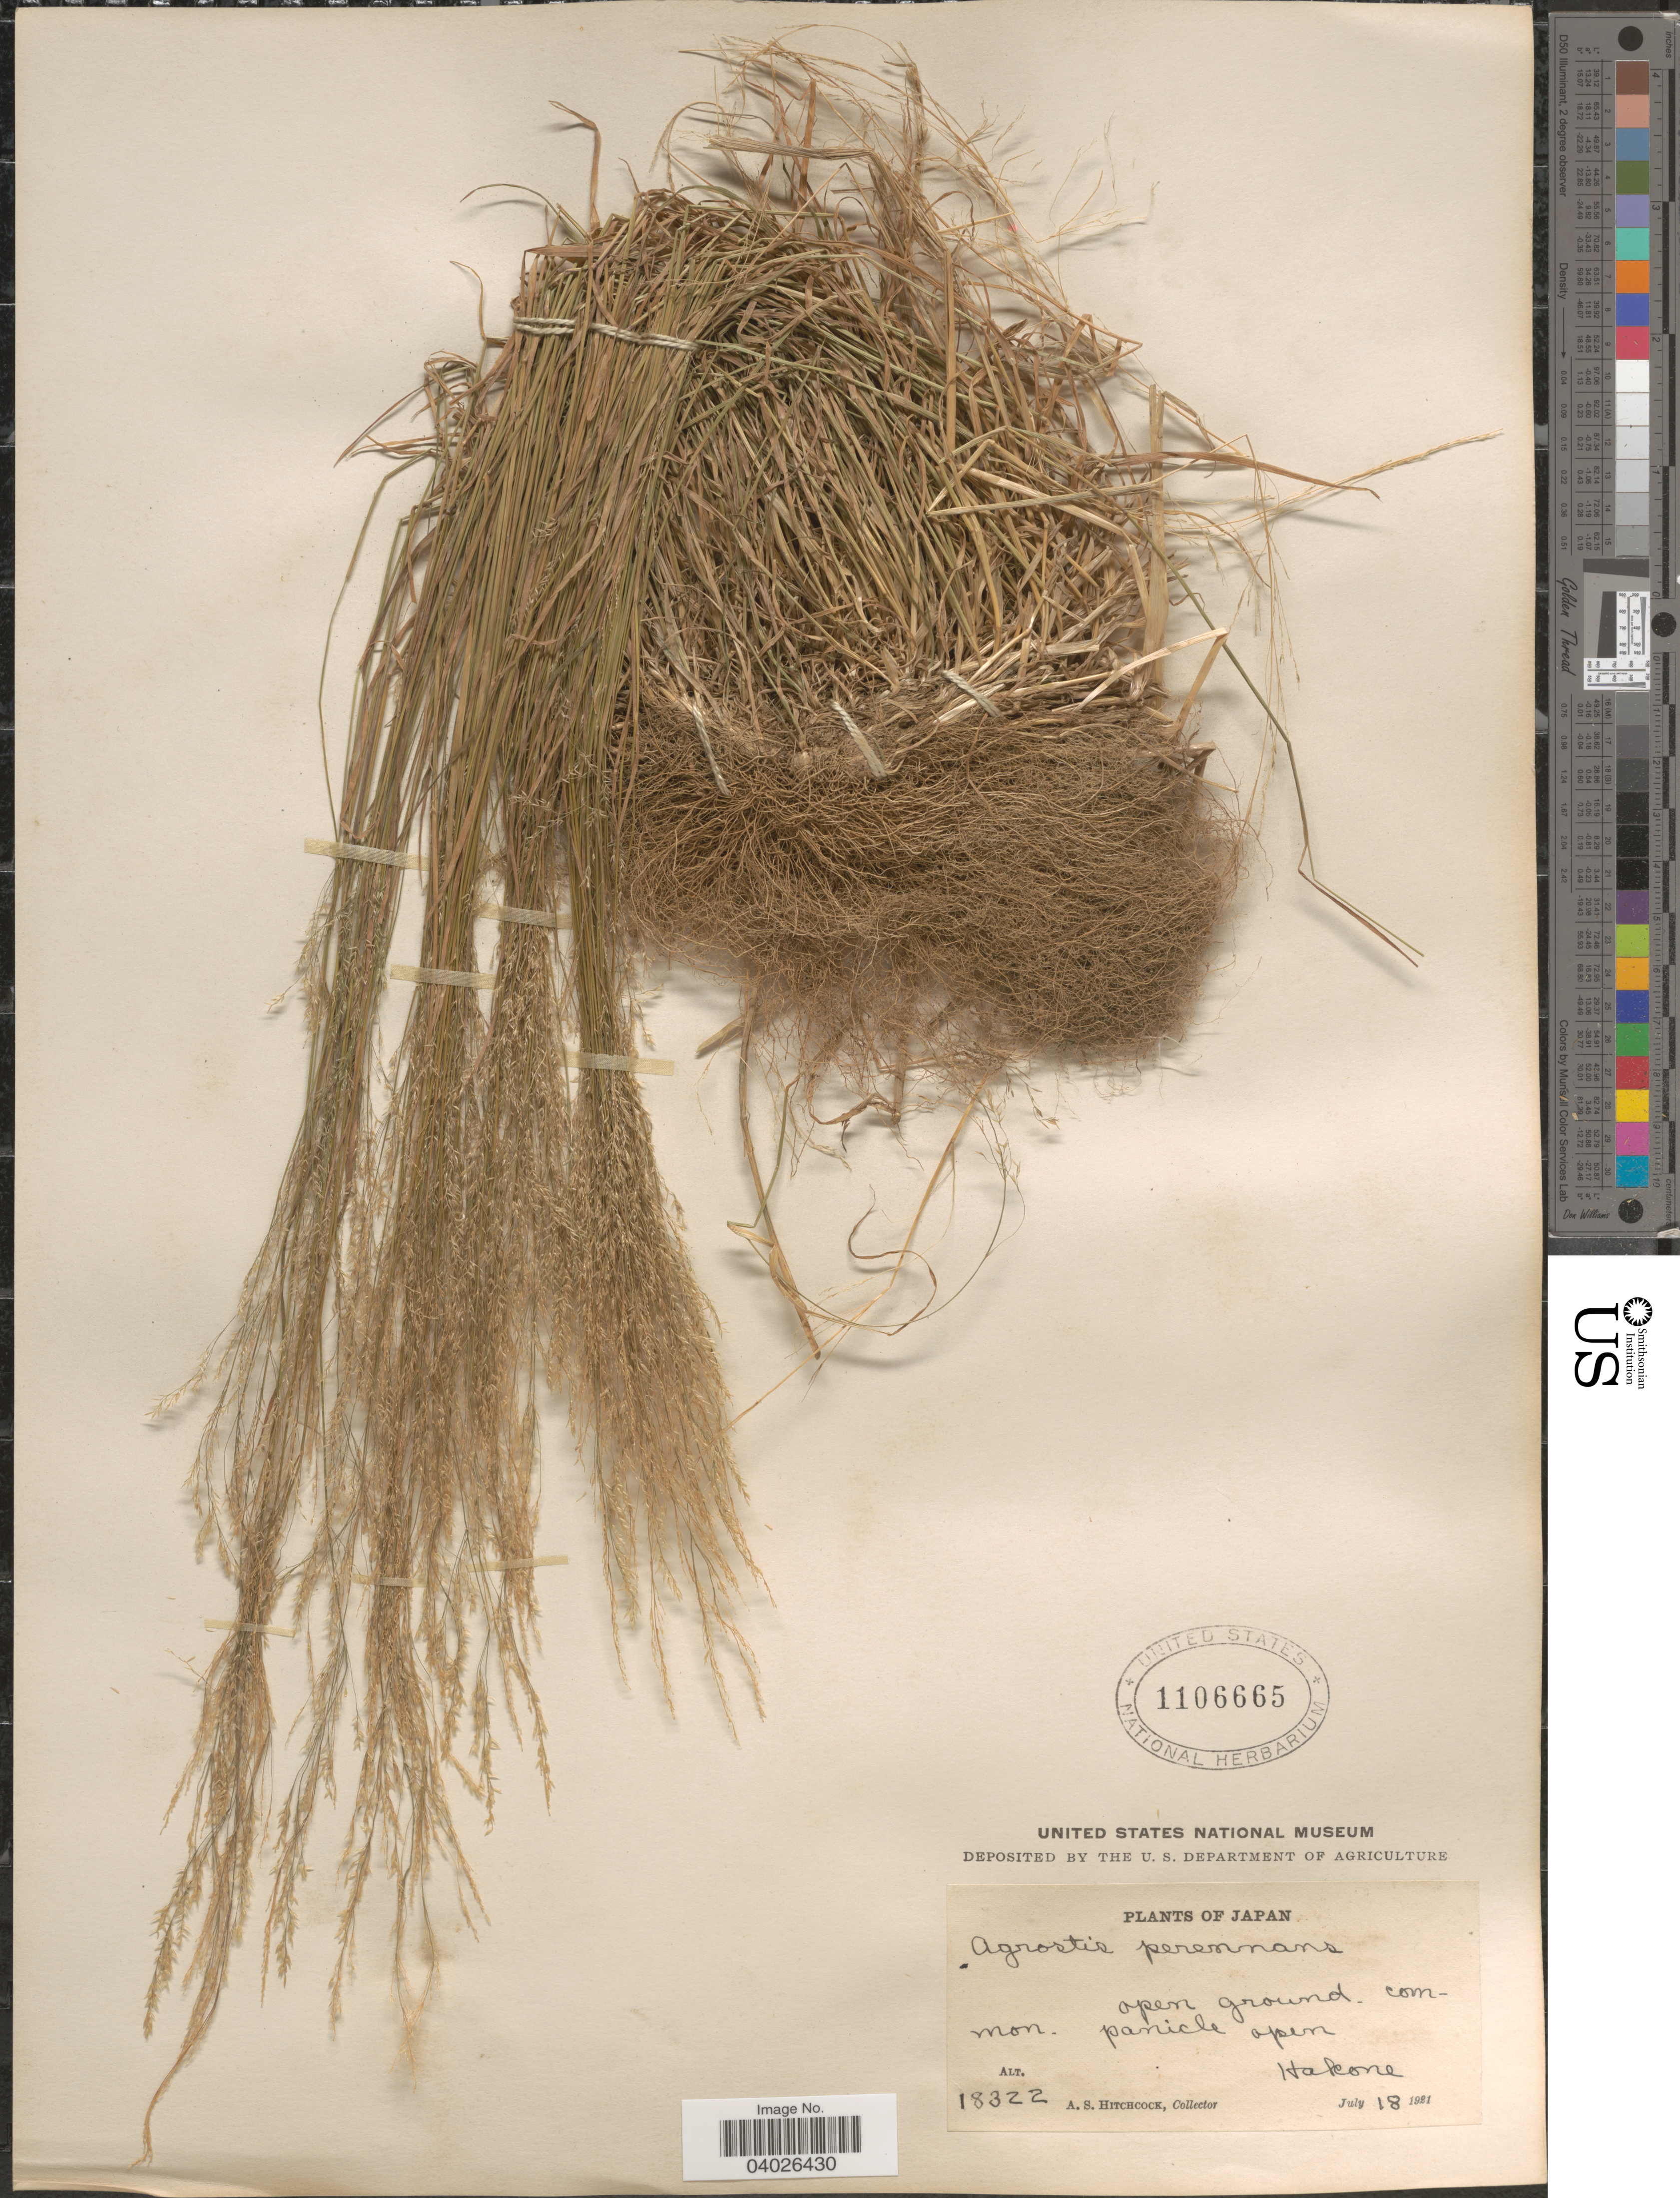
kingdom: Plantae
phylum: Tracheophyta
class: Liliopsida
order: Poales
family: Poaceae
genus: Agrostis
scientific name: Agrostis perennans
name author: (Walter) Tuck.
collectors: A. S. Hitchcock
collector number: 18322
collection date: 1921-07-18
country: Japan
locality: Hakone.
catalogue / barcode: US 1106665